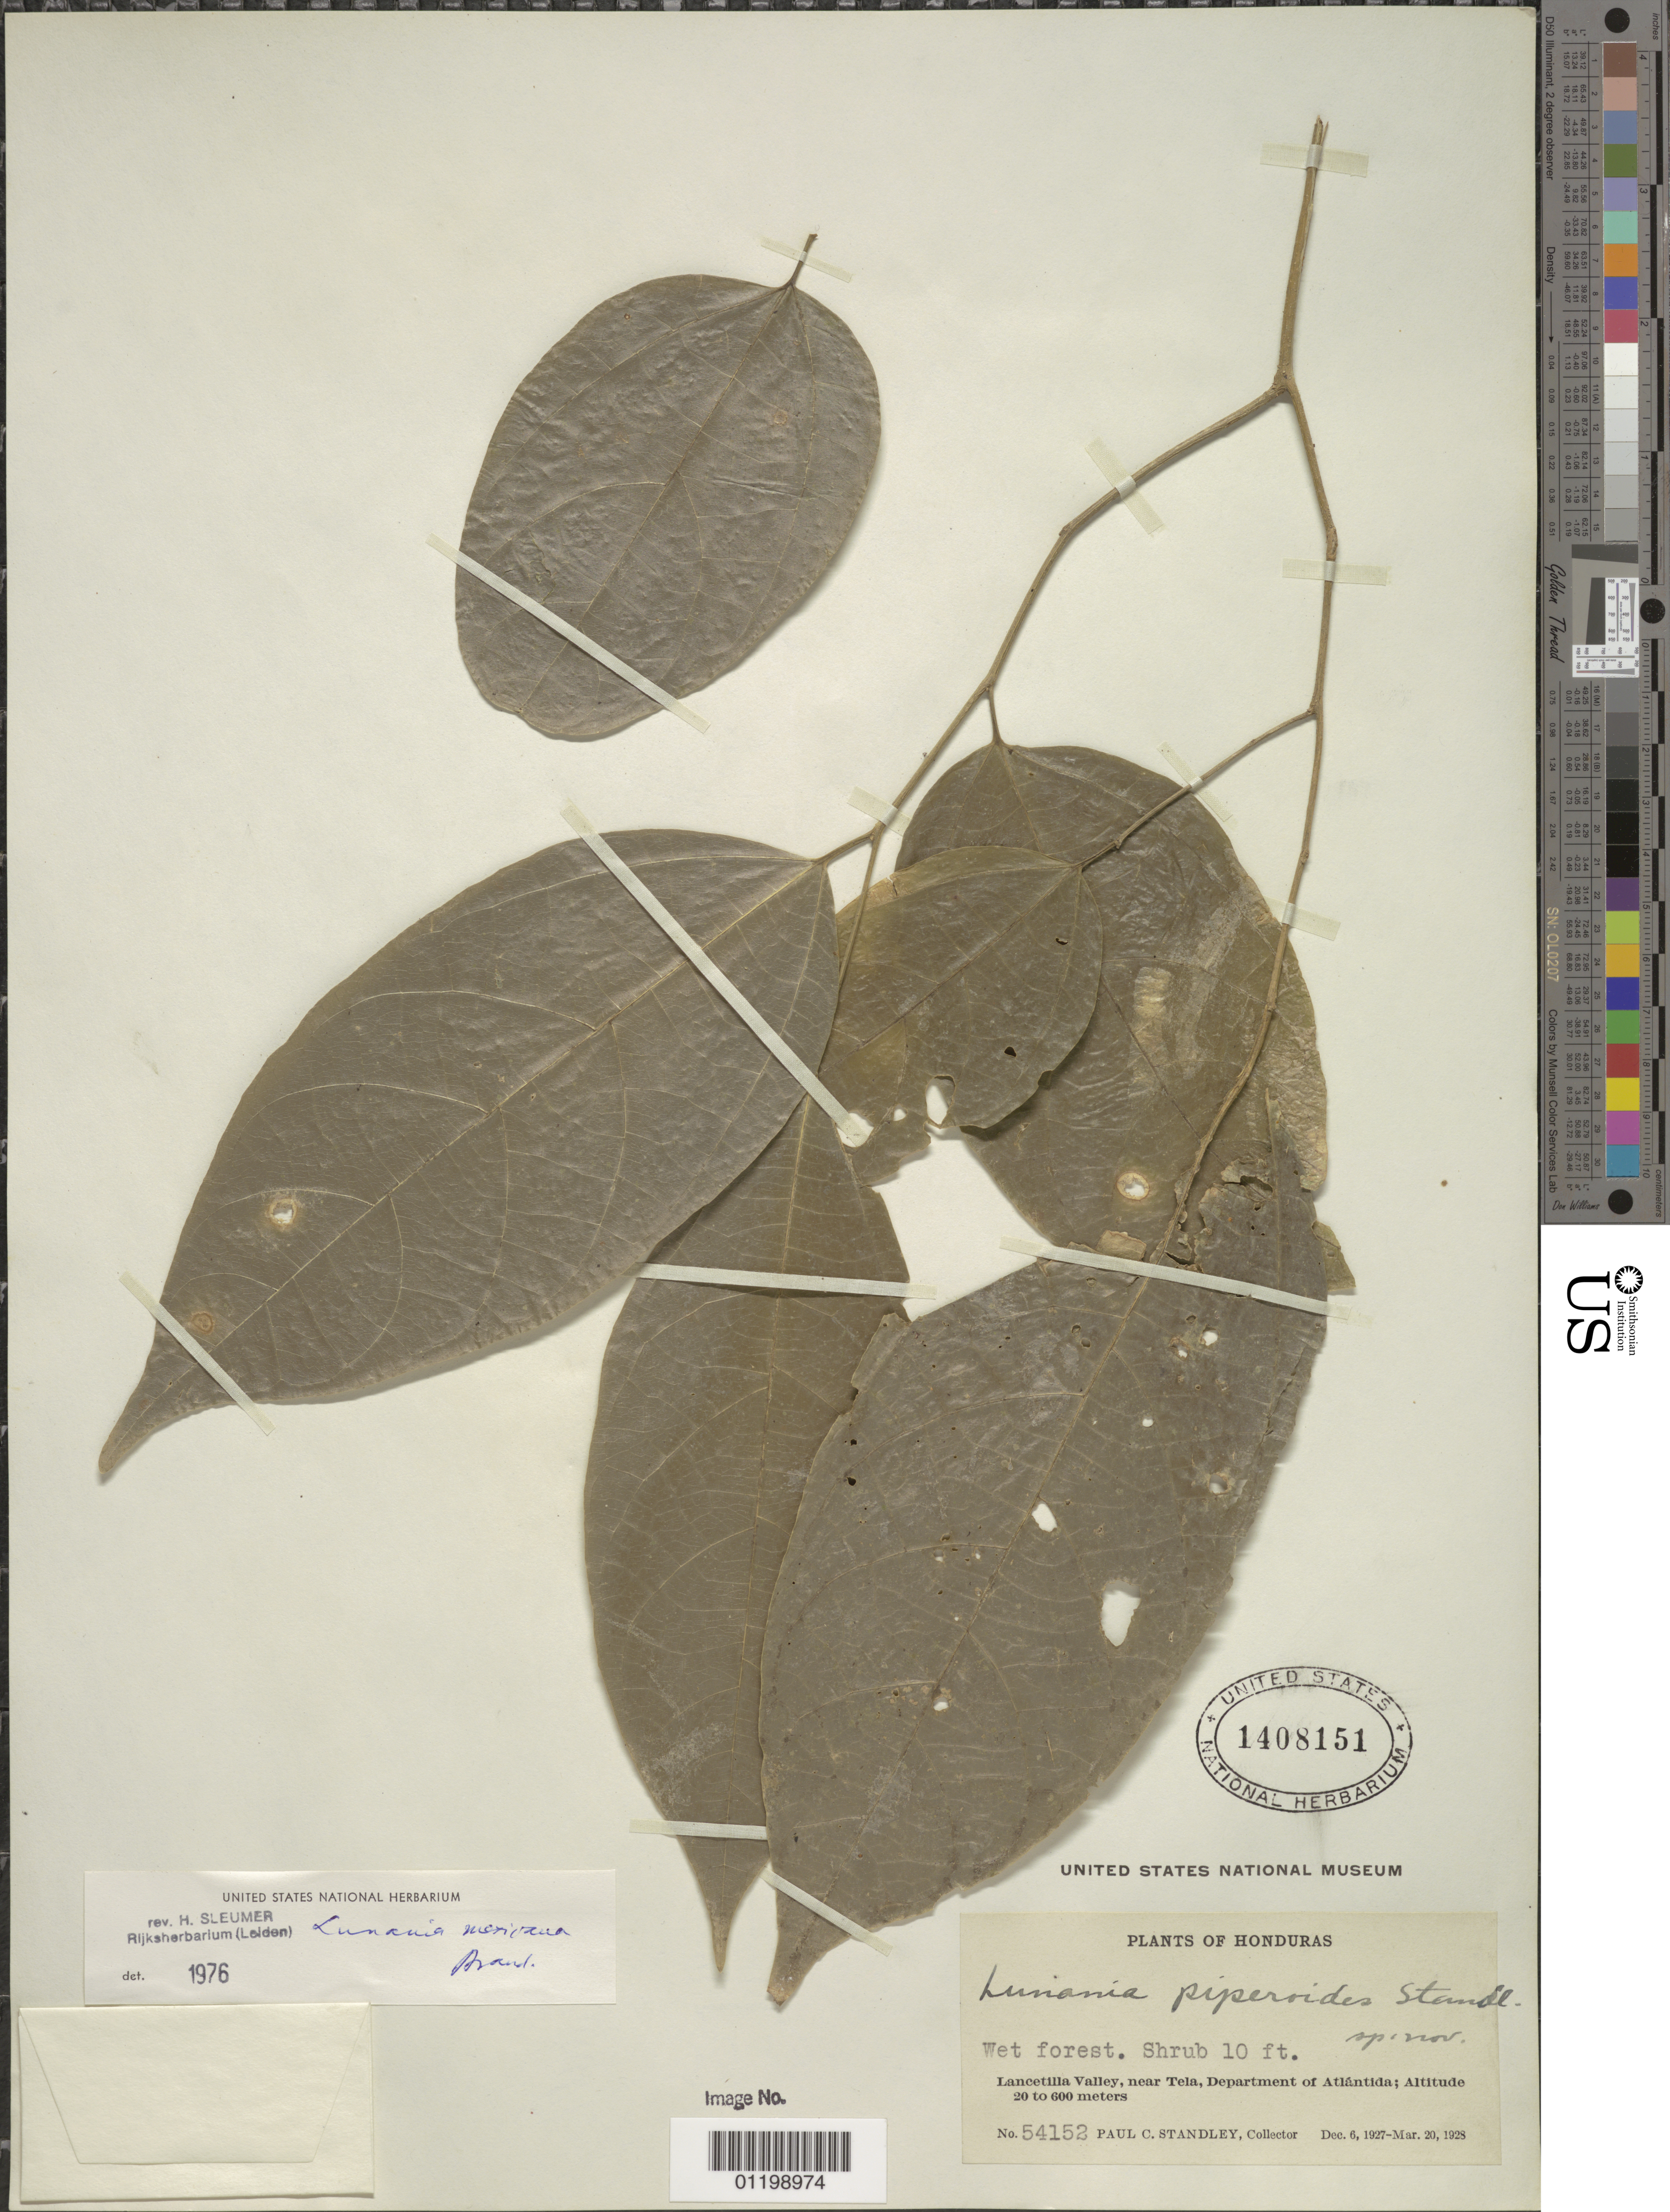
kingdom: Plantae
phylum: Tracheophyta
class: Magnoliopsida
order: Malpighiales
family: Salicaceae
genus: Lunania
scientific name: Lunania piperoides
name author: Standl.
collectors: P. C. Standley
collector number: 54152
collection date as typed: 06 Dec 1927 to 20 Mar 1928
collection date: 1927-12-06/1928-03-20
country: Honduras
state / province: Atlántida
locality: Lancetilla Valley, near Tela, Department of Atlántida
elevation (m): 20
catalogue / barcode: US 1408151